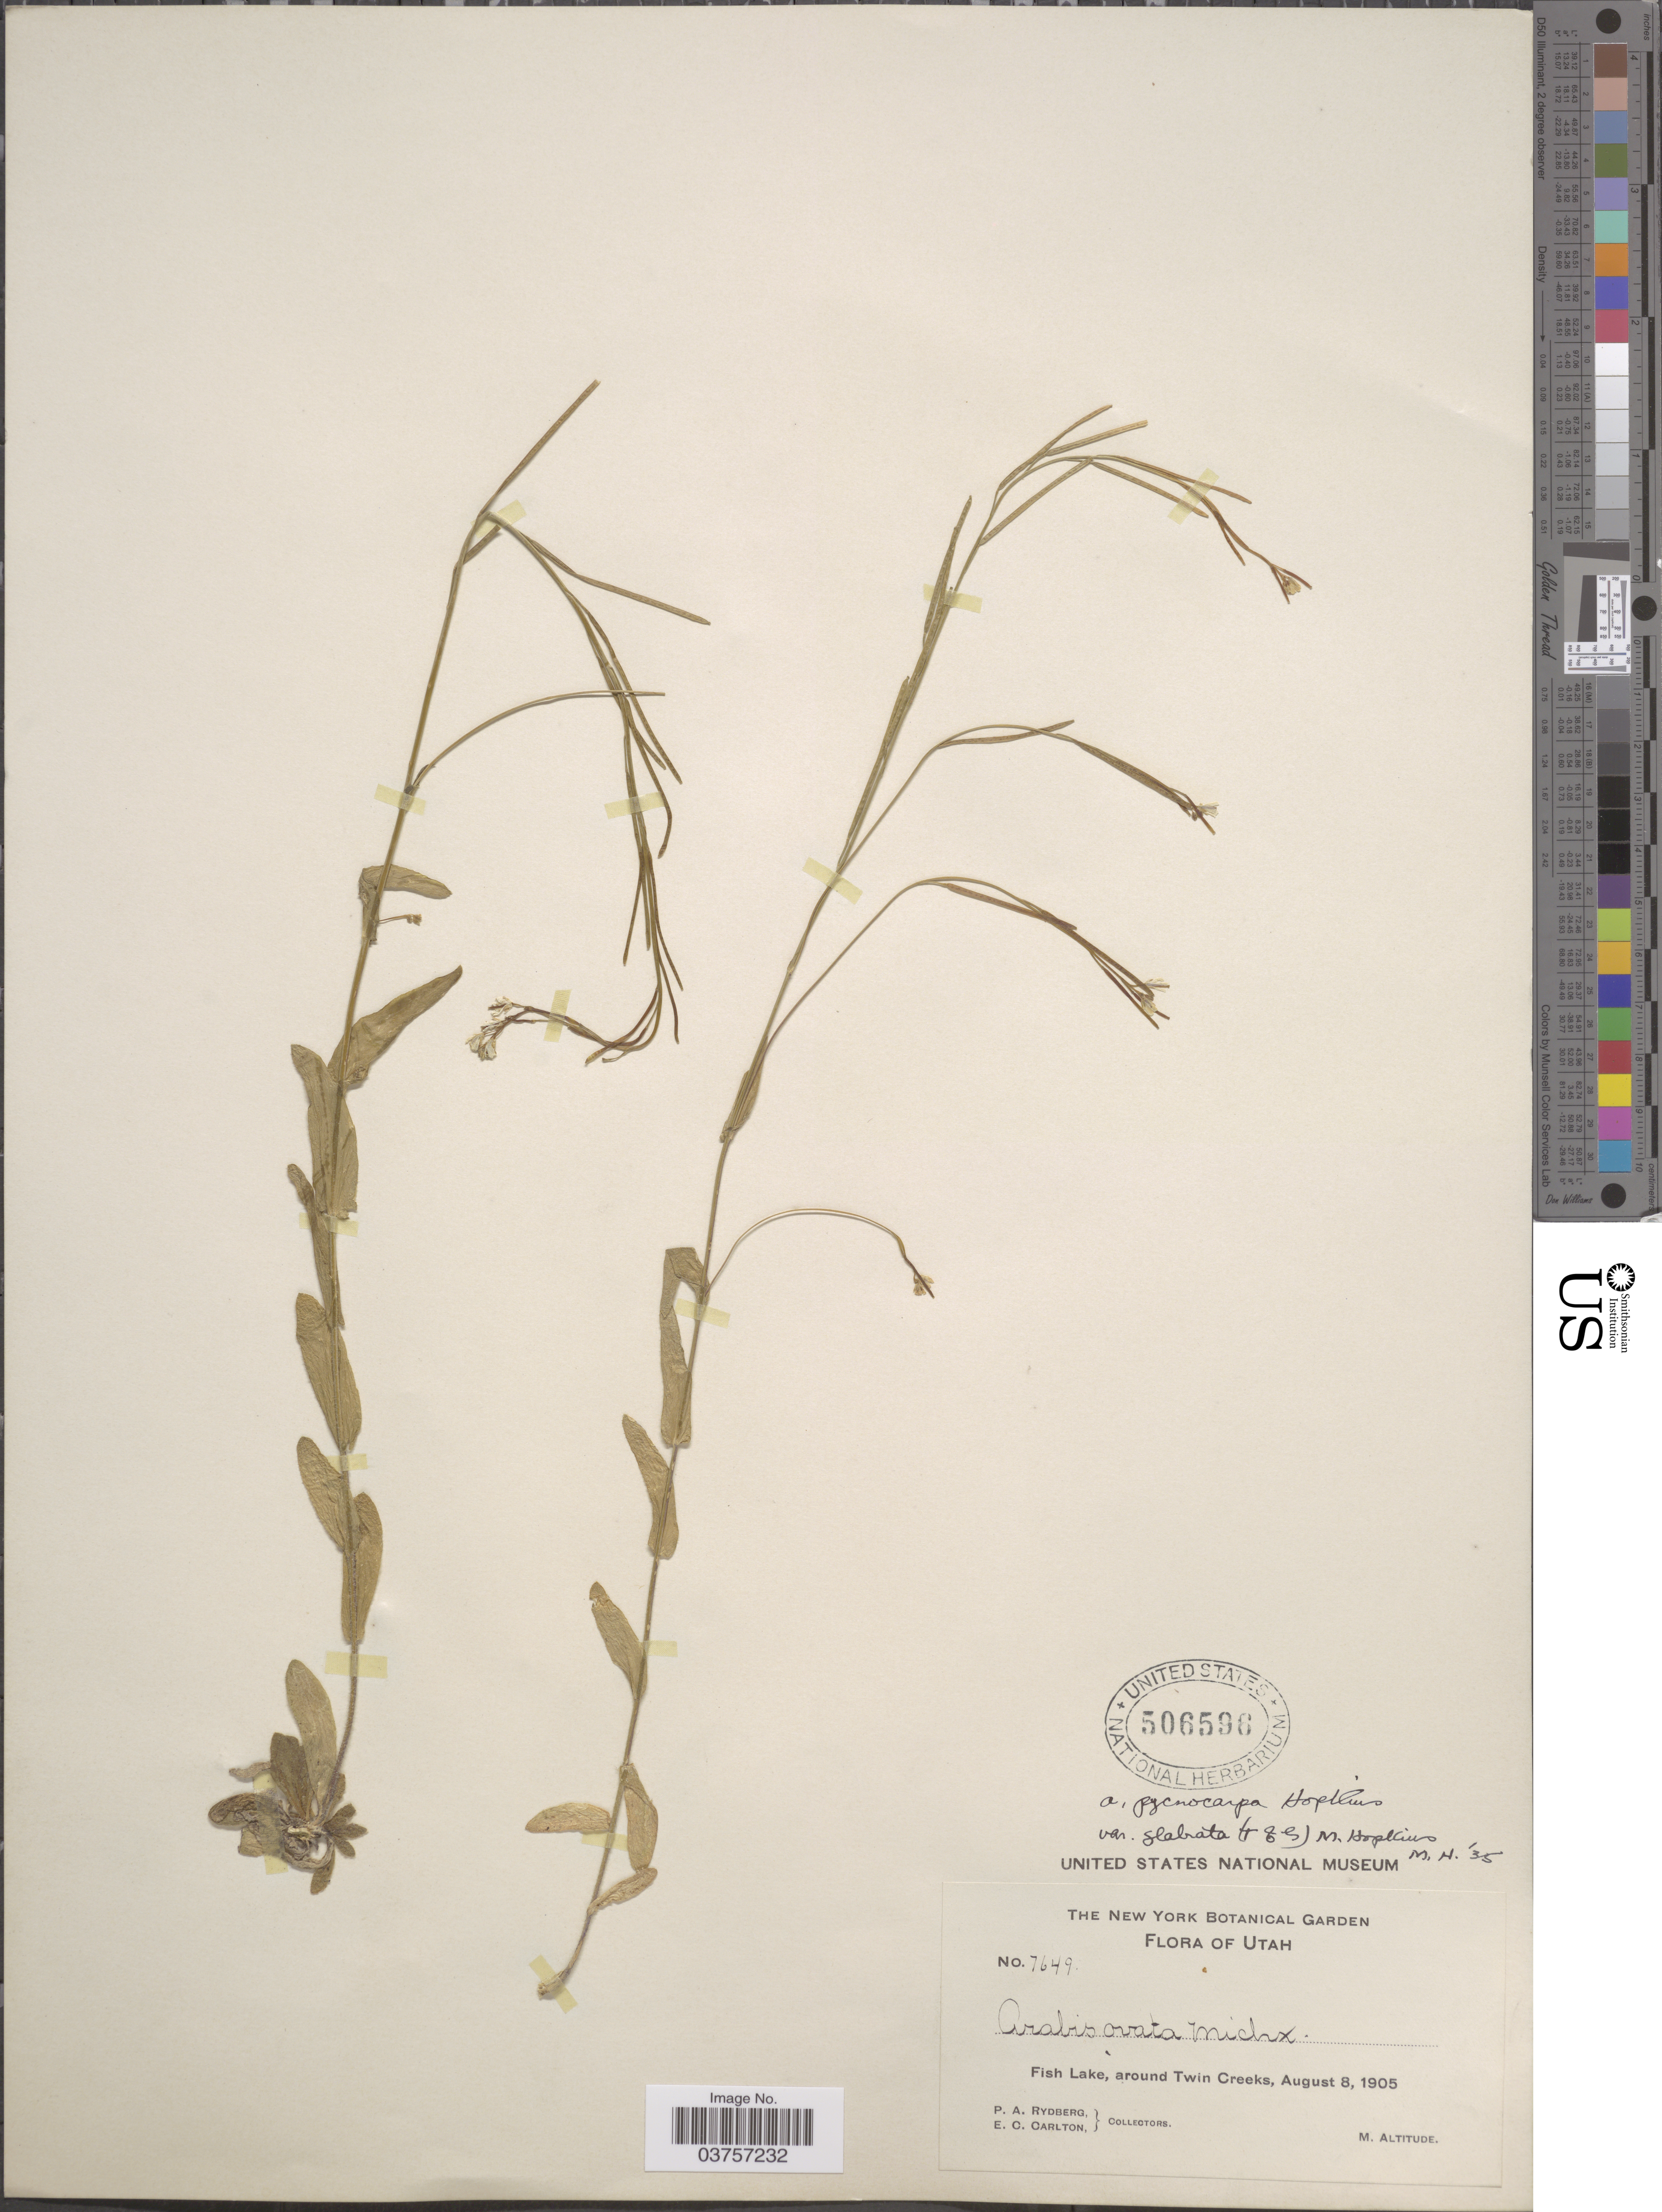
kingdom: Plantae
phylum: Tracheophyta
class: Magnoliopsida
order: Brassicales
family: Brassicaceae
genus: Arabis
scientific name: Arabis hirsuta var. glabrata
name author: Torr. & A. Gray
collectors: P. A. Rydberg & E. Carlton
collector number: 7649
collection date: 1905-08-08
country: United States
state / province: Utah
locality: Fish Lake, around Twin Creeks.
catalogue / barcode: US 506596